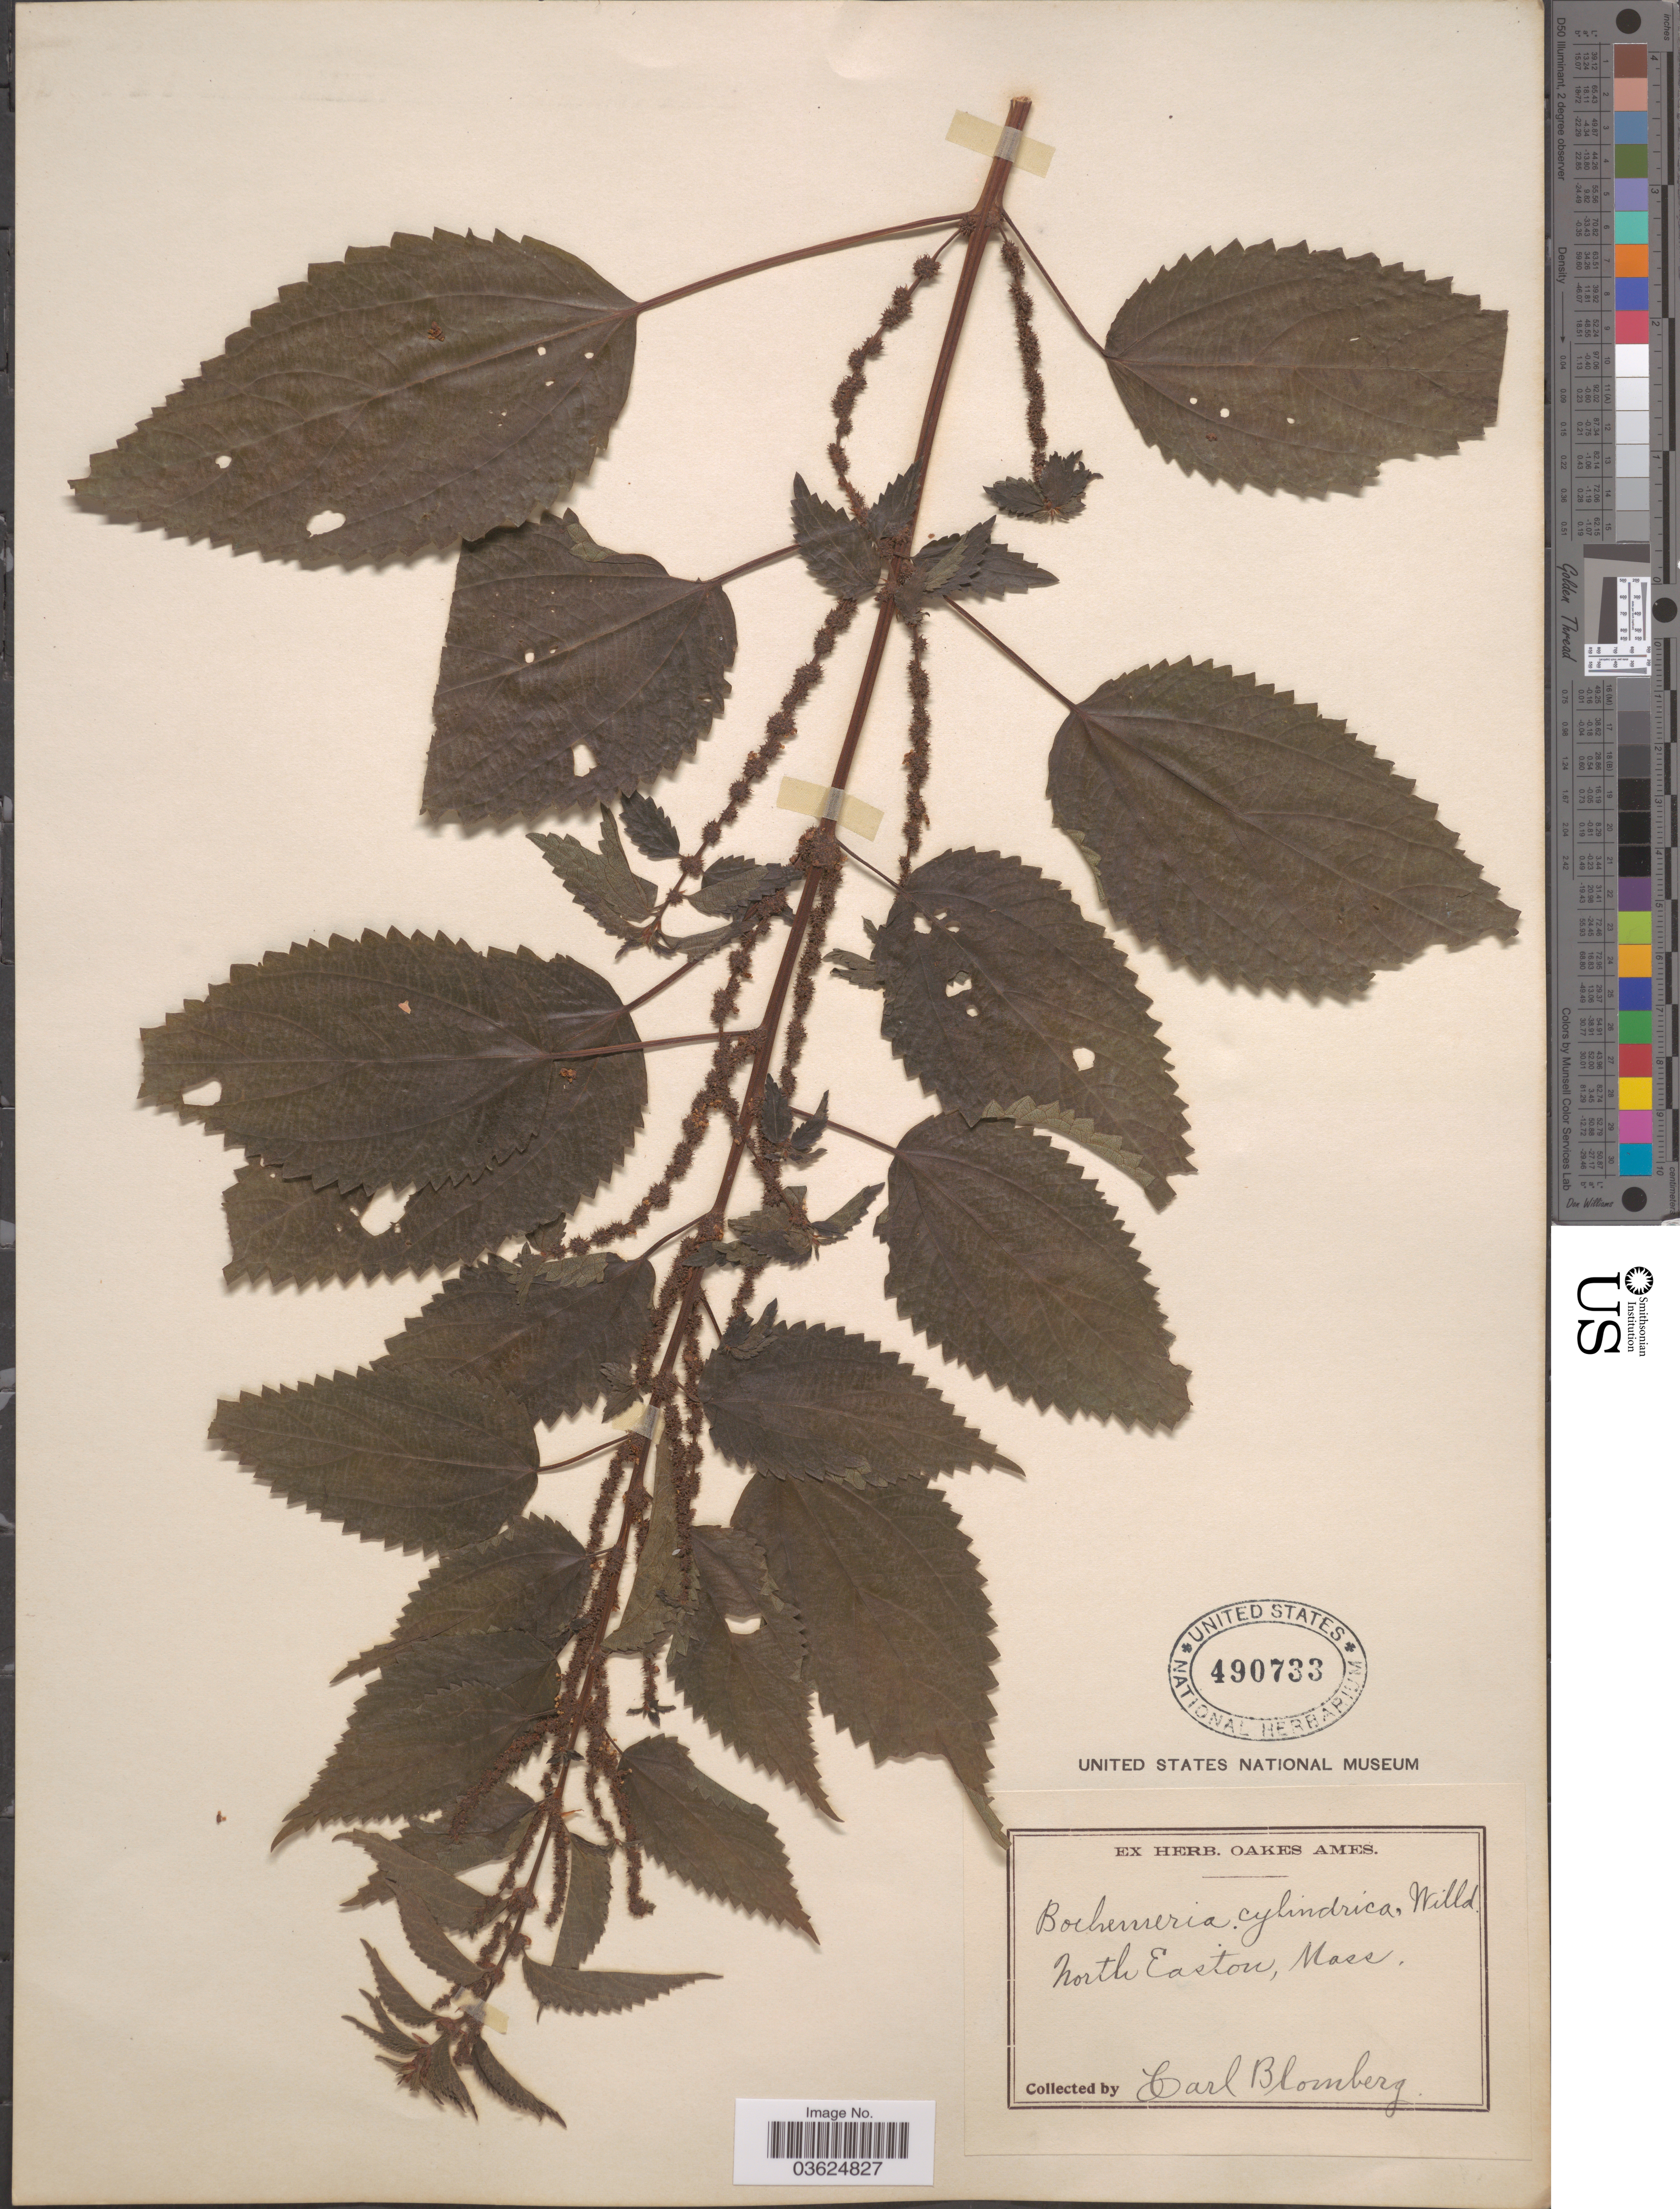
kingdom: Plantae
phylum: Tracheophyta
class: Magnoliopsida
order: Rosales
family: Urticaceae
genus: Boehmeria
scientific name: Boehmeria cylindrica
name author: (L.) Sw.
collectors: A. Blomberg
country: United States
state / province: Massachusetts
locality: North Easton.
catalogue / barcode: US 490733